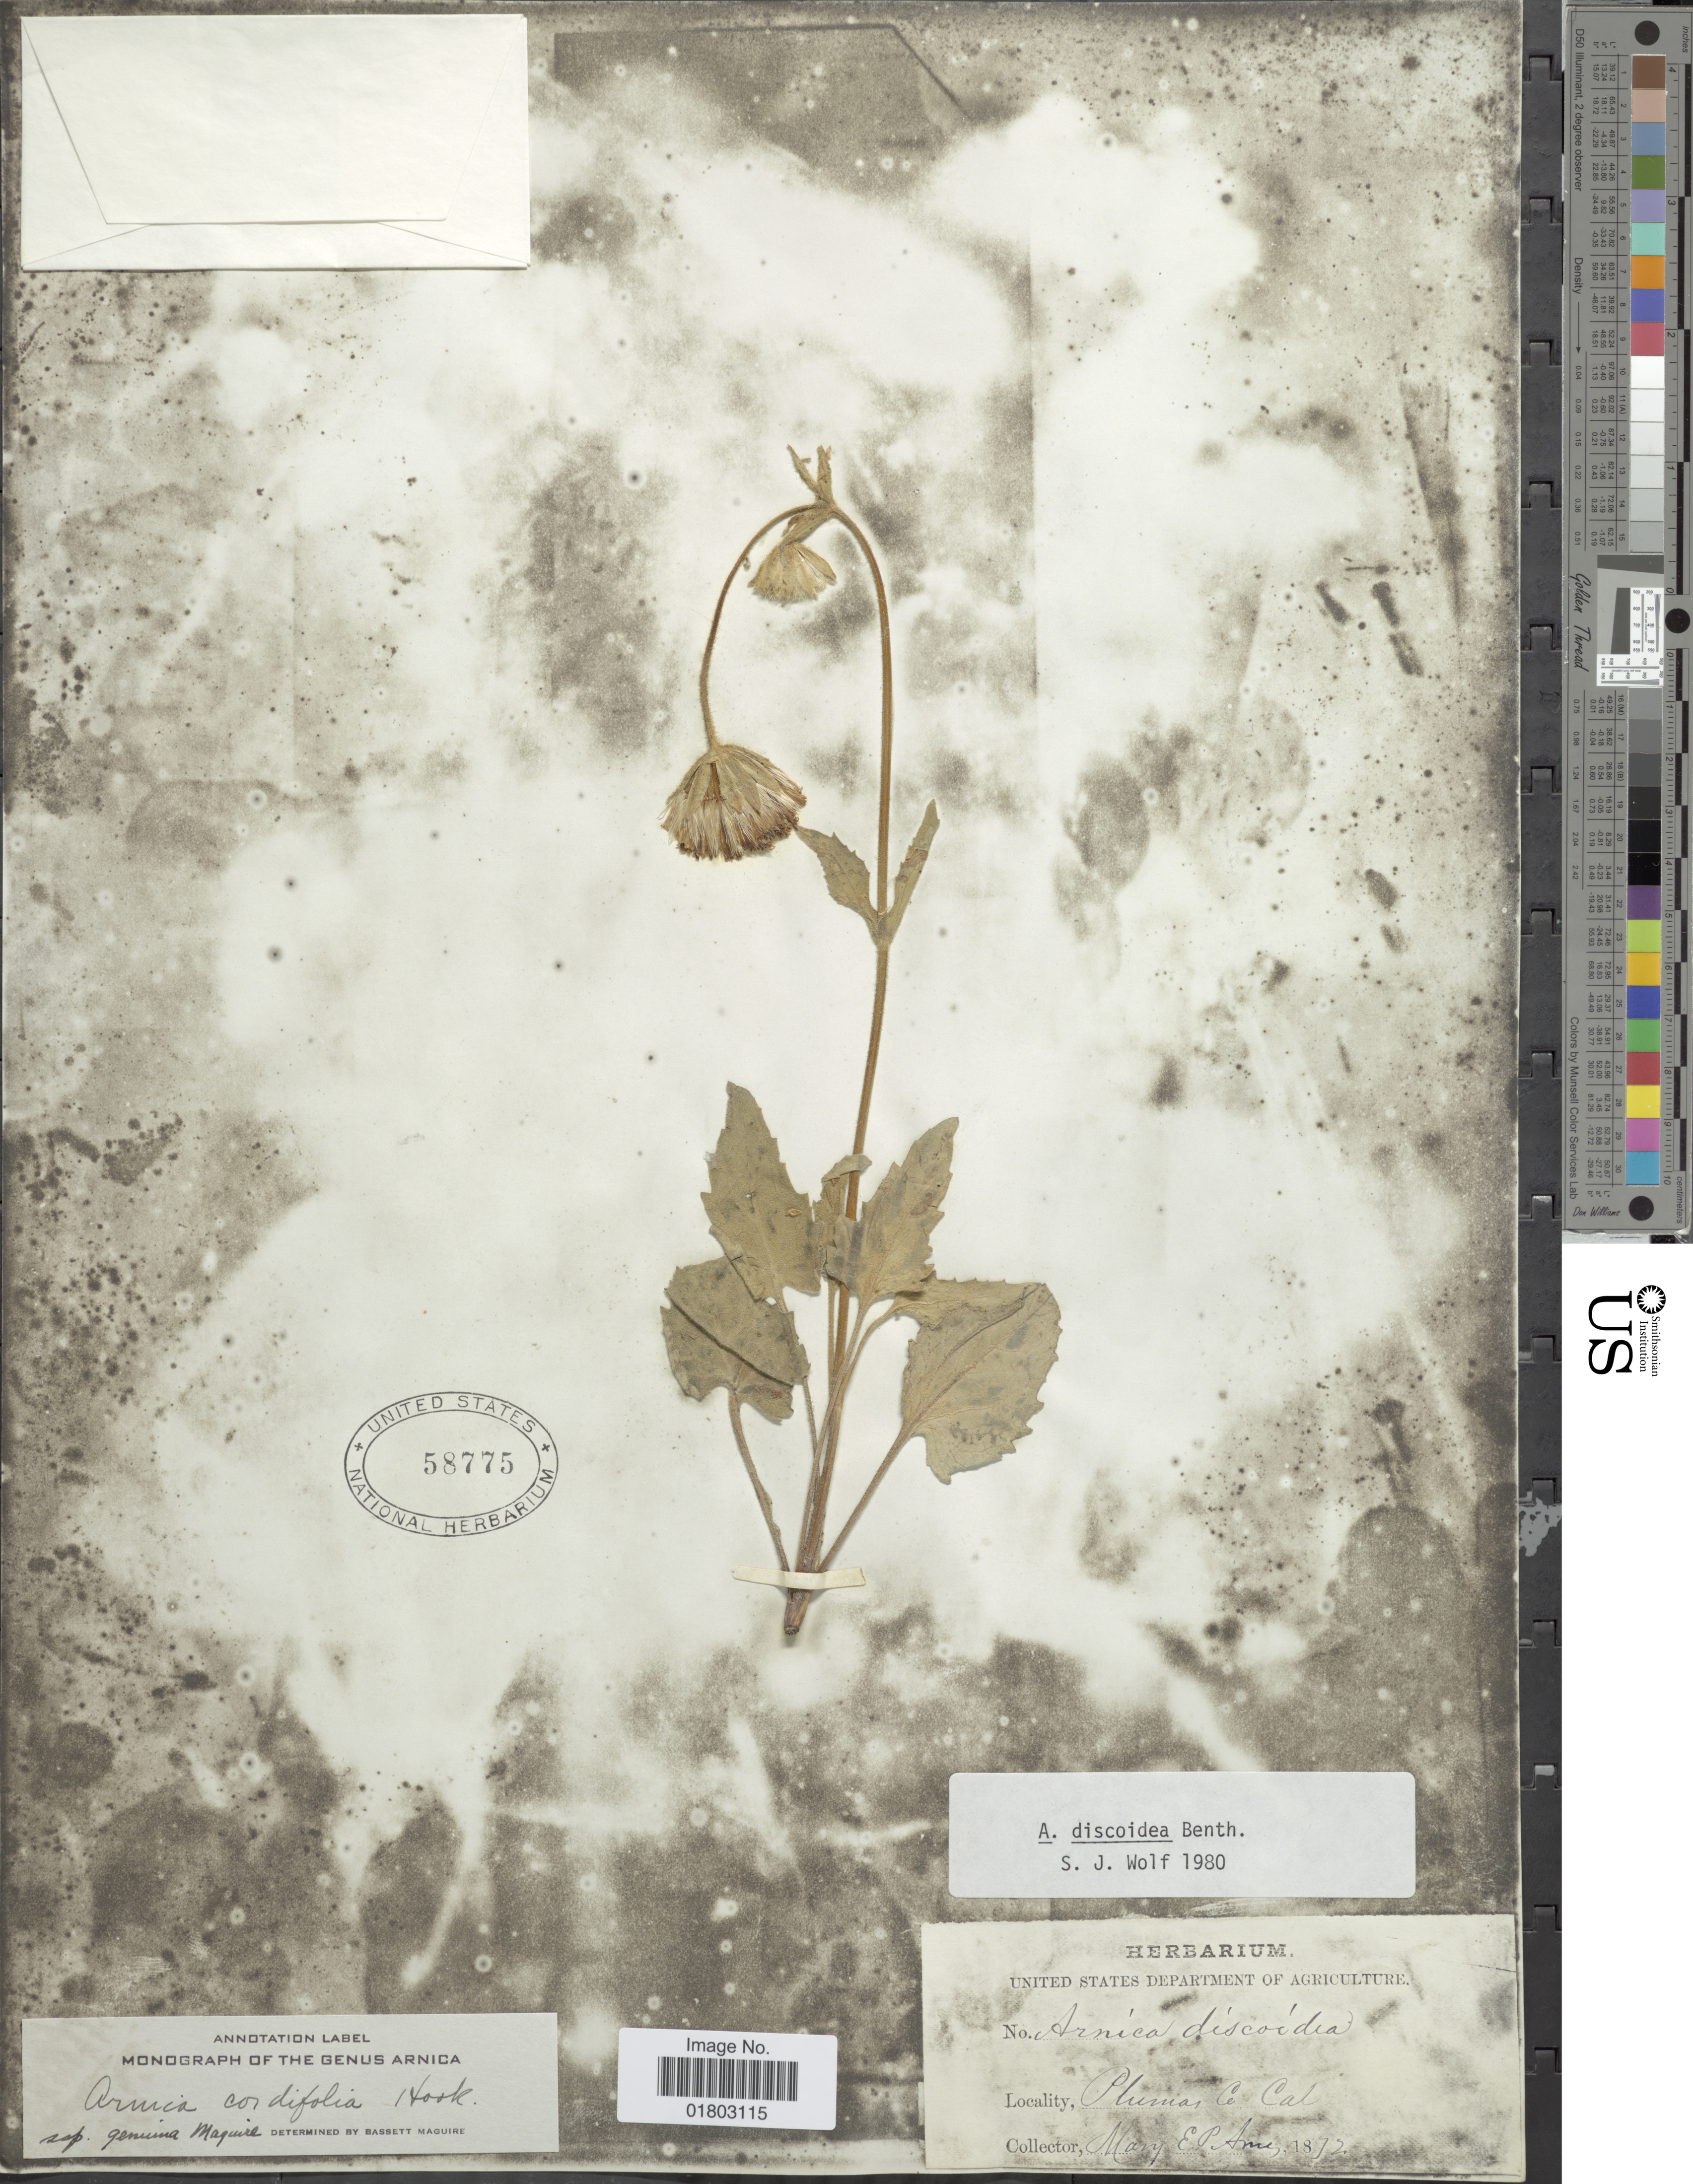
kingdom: Plantae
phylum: Tracheophyta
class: Magnoliopsida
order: Asterales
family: Asteraceae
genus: Arnica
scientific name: Arnica discoidea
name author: Benth.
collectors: M. E. P. Ames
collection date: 1872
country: United States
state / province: California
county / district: Plumas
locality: Plumas Co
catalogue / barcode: US 58775